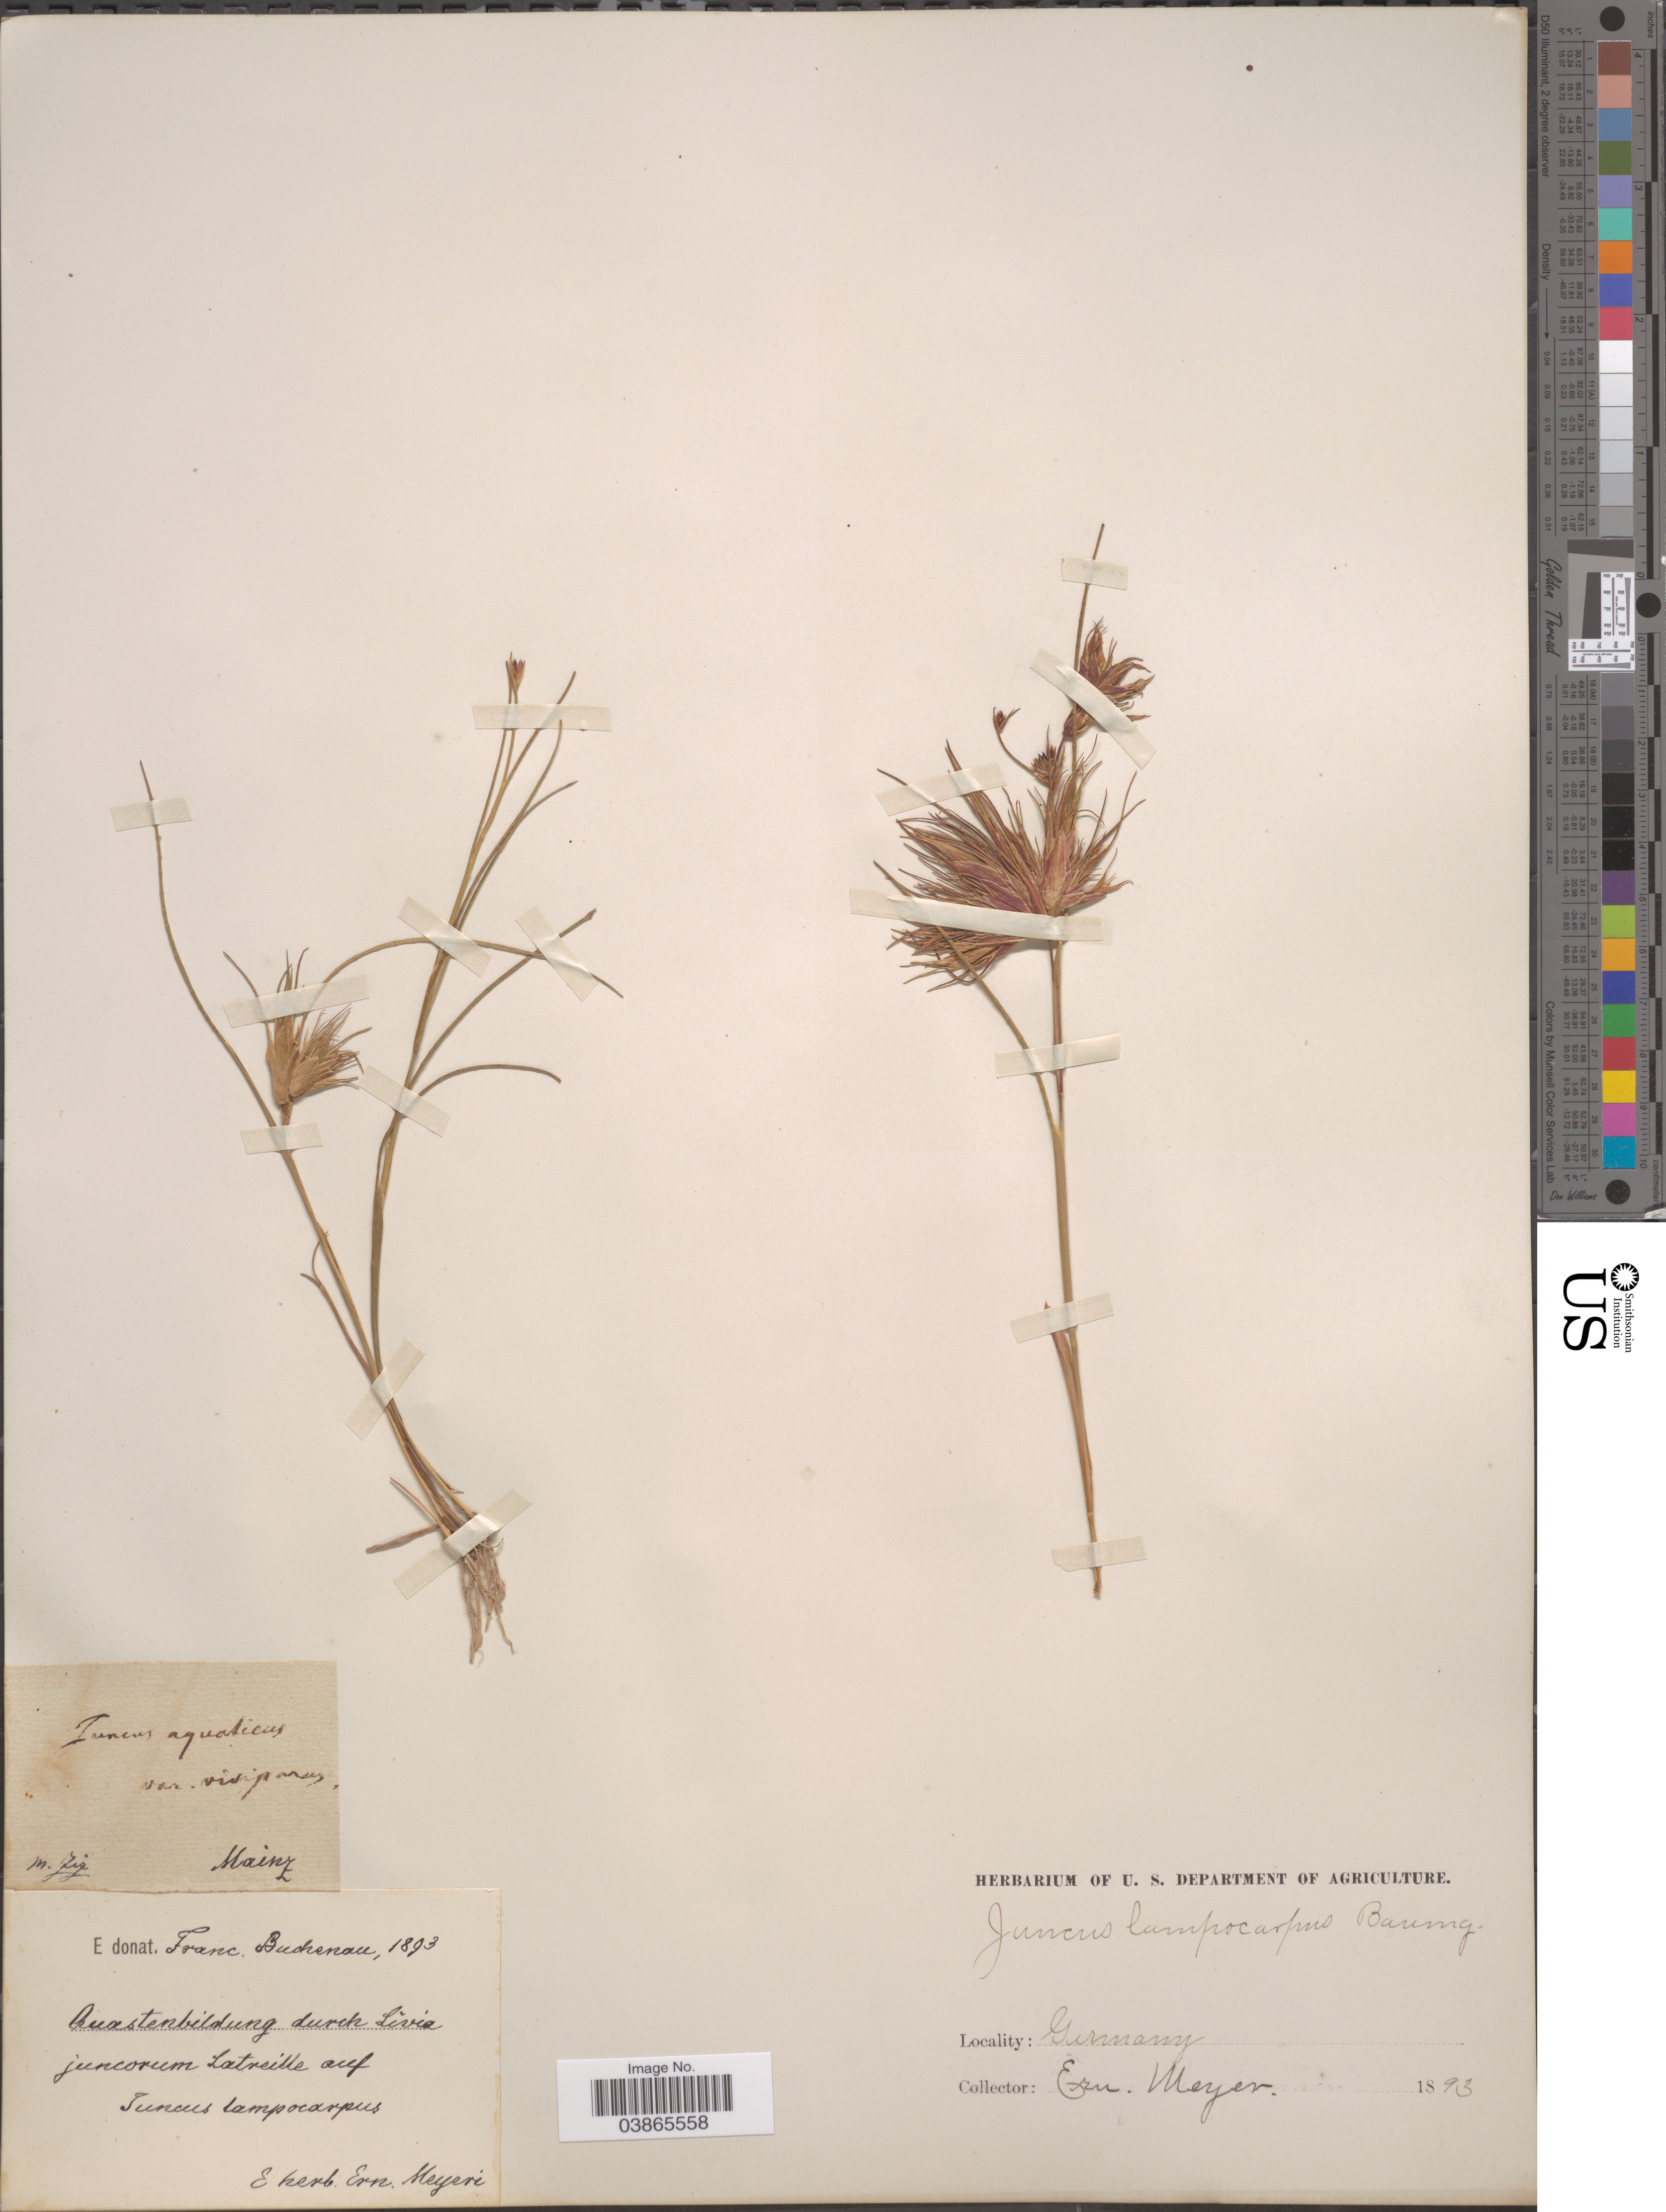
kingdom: Plantae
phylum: Tracheophyta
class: Liliopsida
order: Poales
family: Juncaceae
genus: Juncus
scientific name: Juncus lampocarpus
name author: Ehrh.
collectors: E. Meyer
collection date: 1893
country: Germany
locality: Mainz.